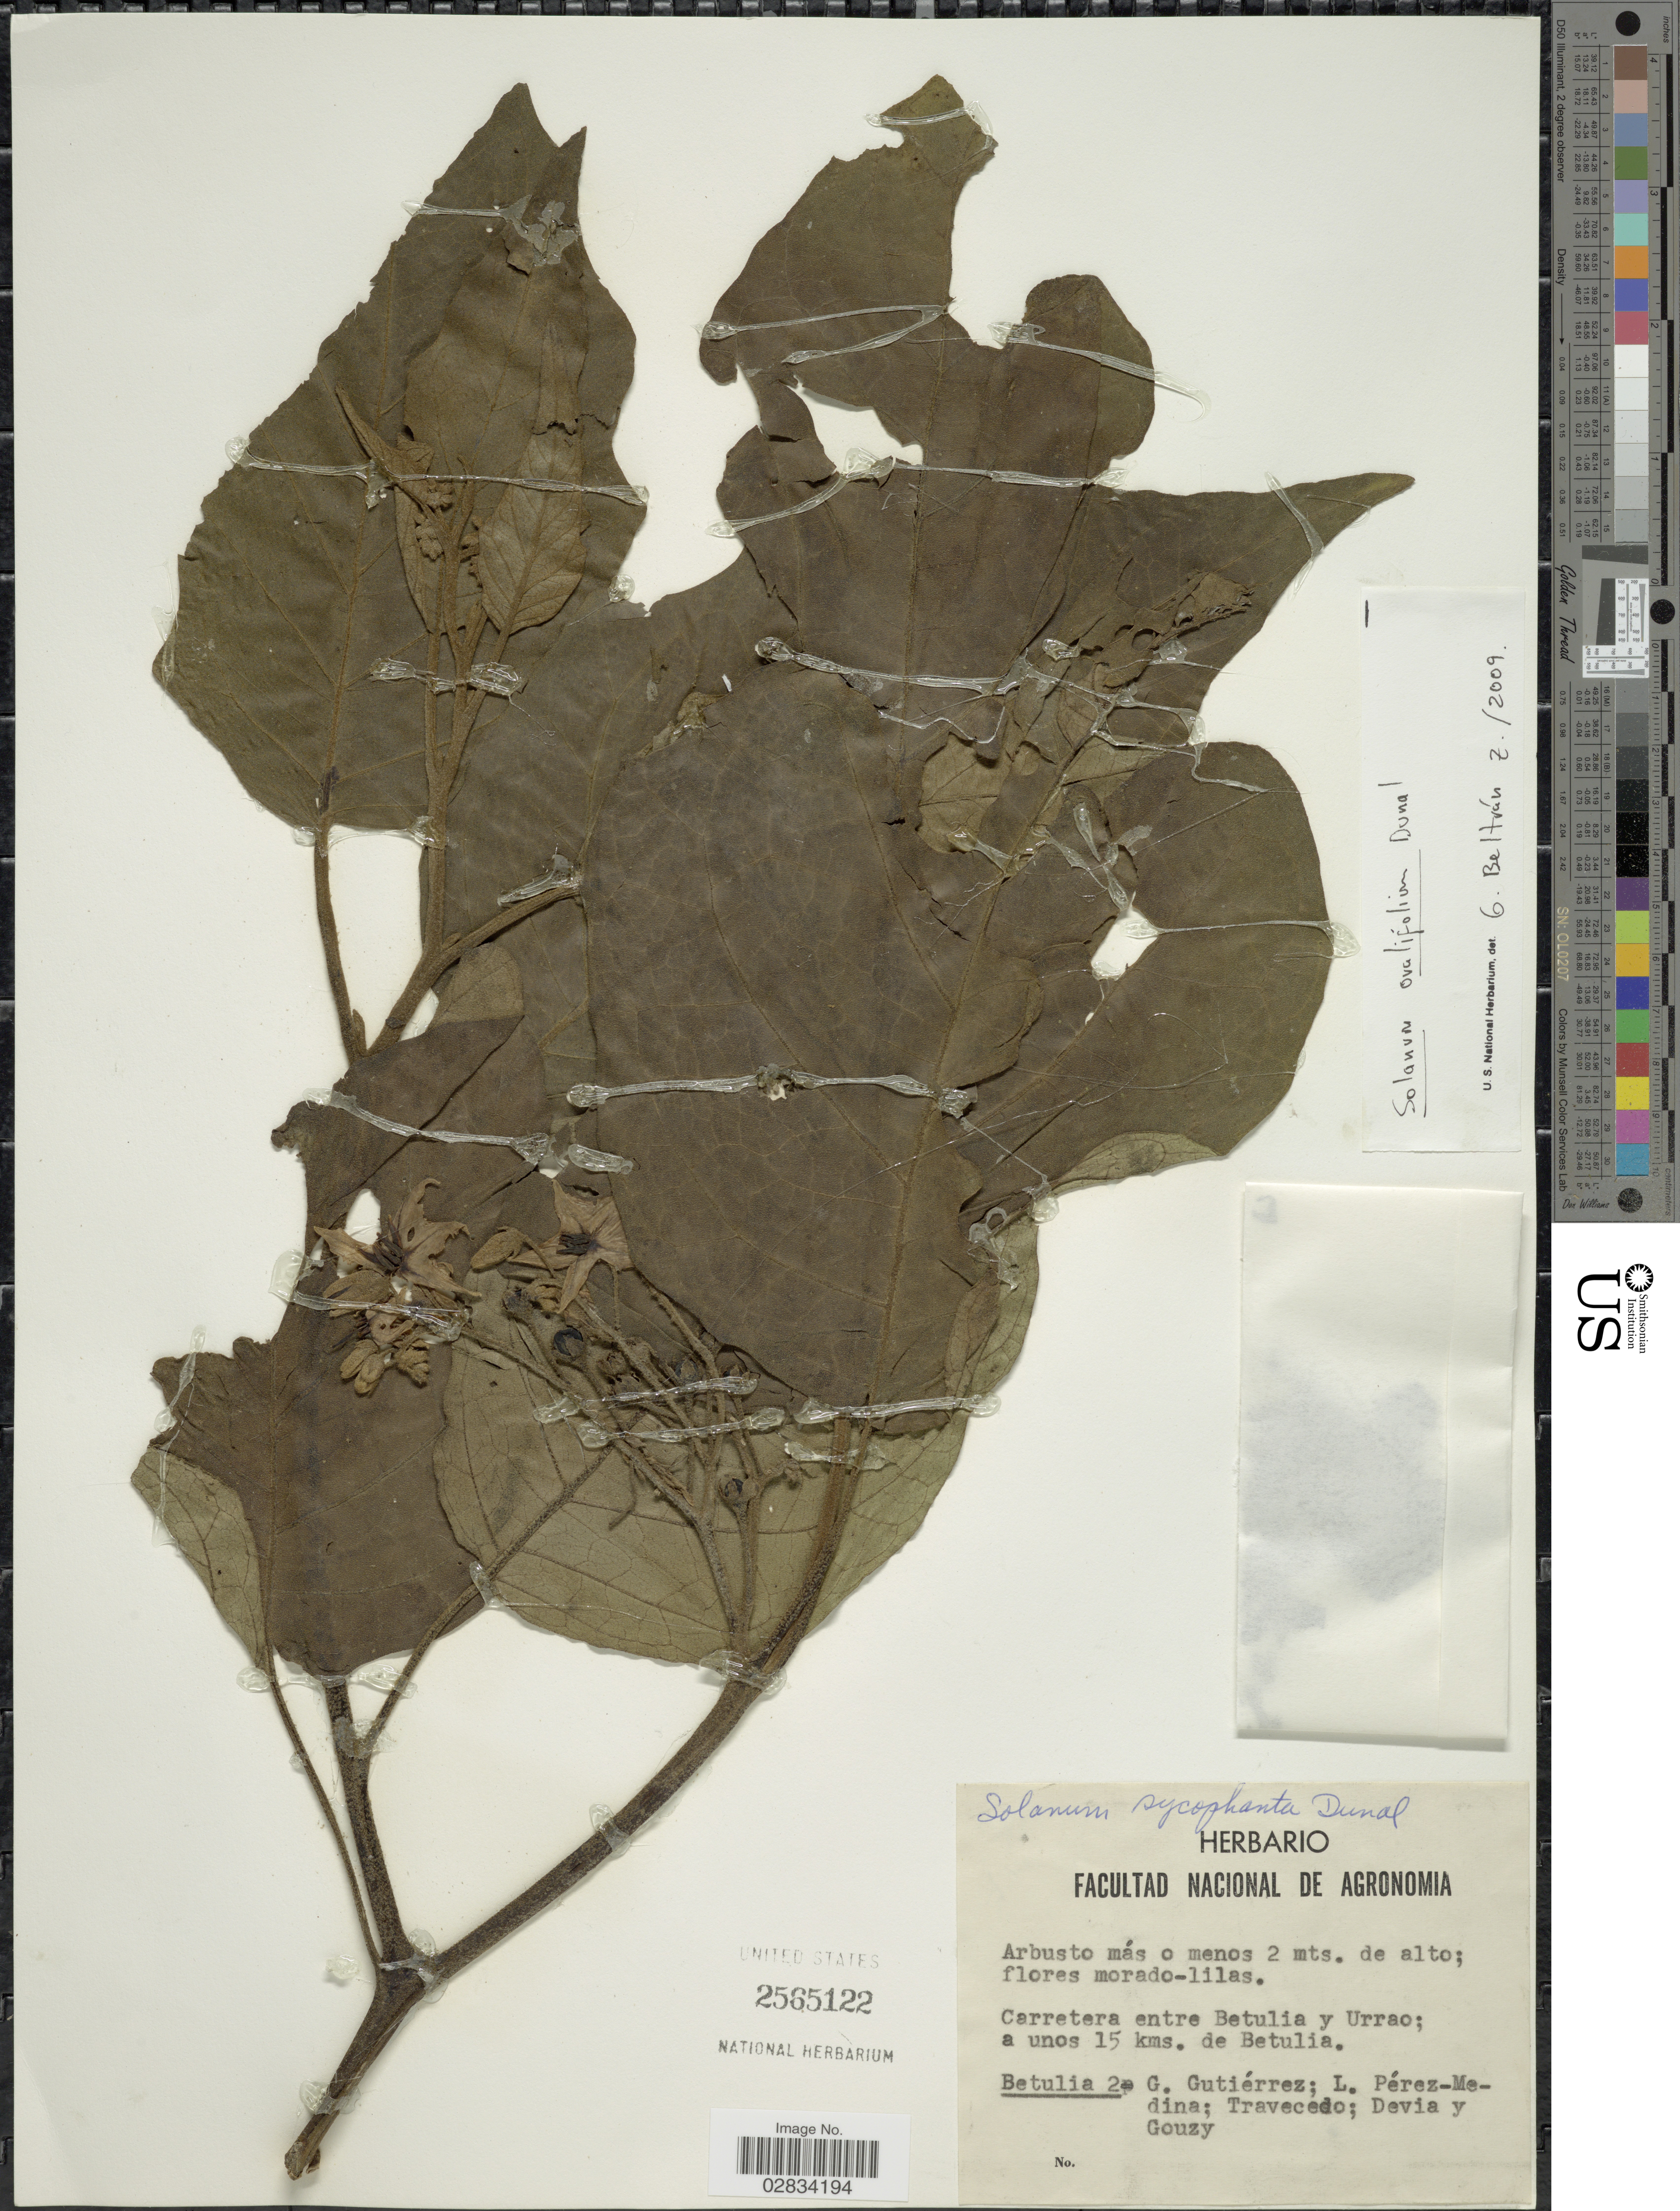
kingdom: Plantae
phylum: Tracheophyta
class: Magnoliopsida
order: Solanales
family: Solanaceae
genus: Solanum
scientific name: Solanum ovalifolium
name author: Dunal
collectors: G. Gutiérrez, L. Pérez-Medina, E. Travecedo, -. Devia & -. Gouzy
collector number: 2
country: Colombia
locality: Carretera entre Betulia y Urrao, a unos 15 kms. de Betulia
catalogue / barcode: US 2565122